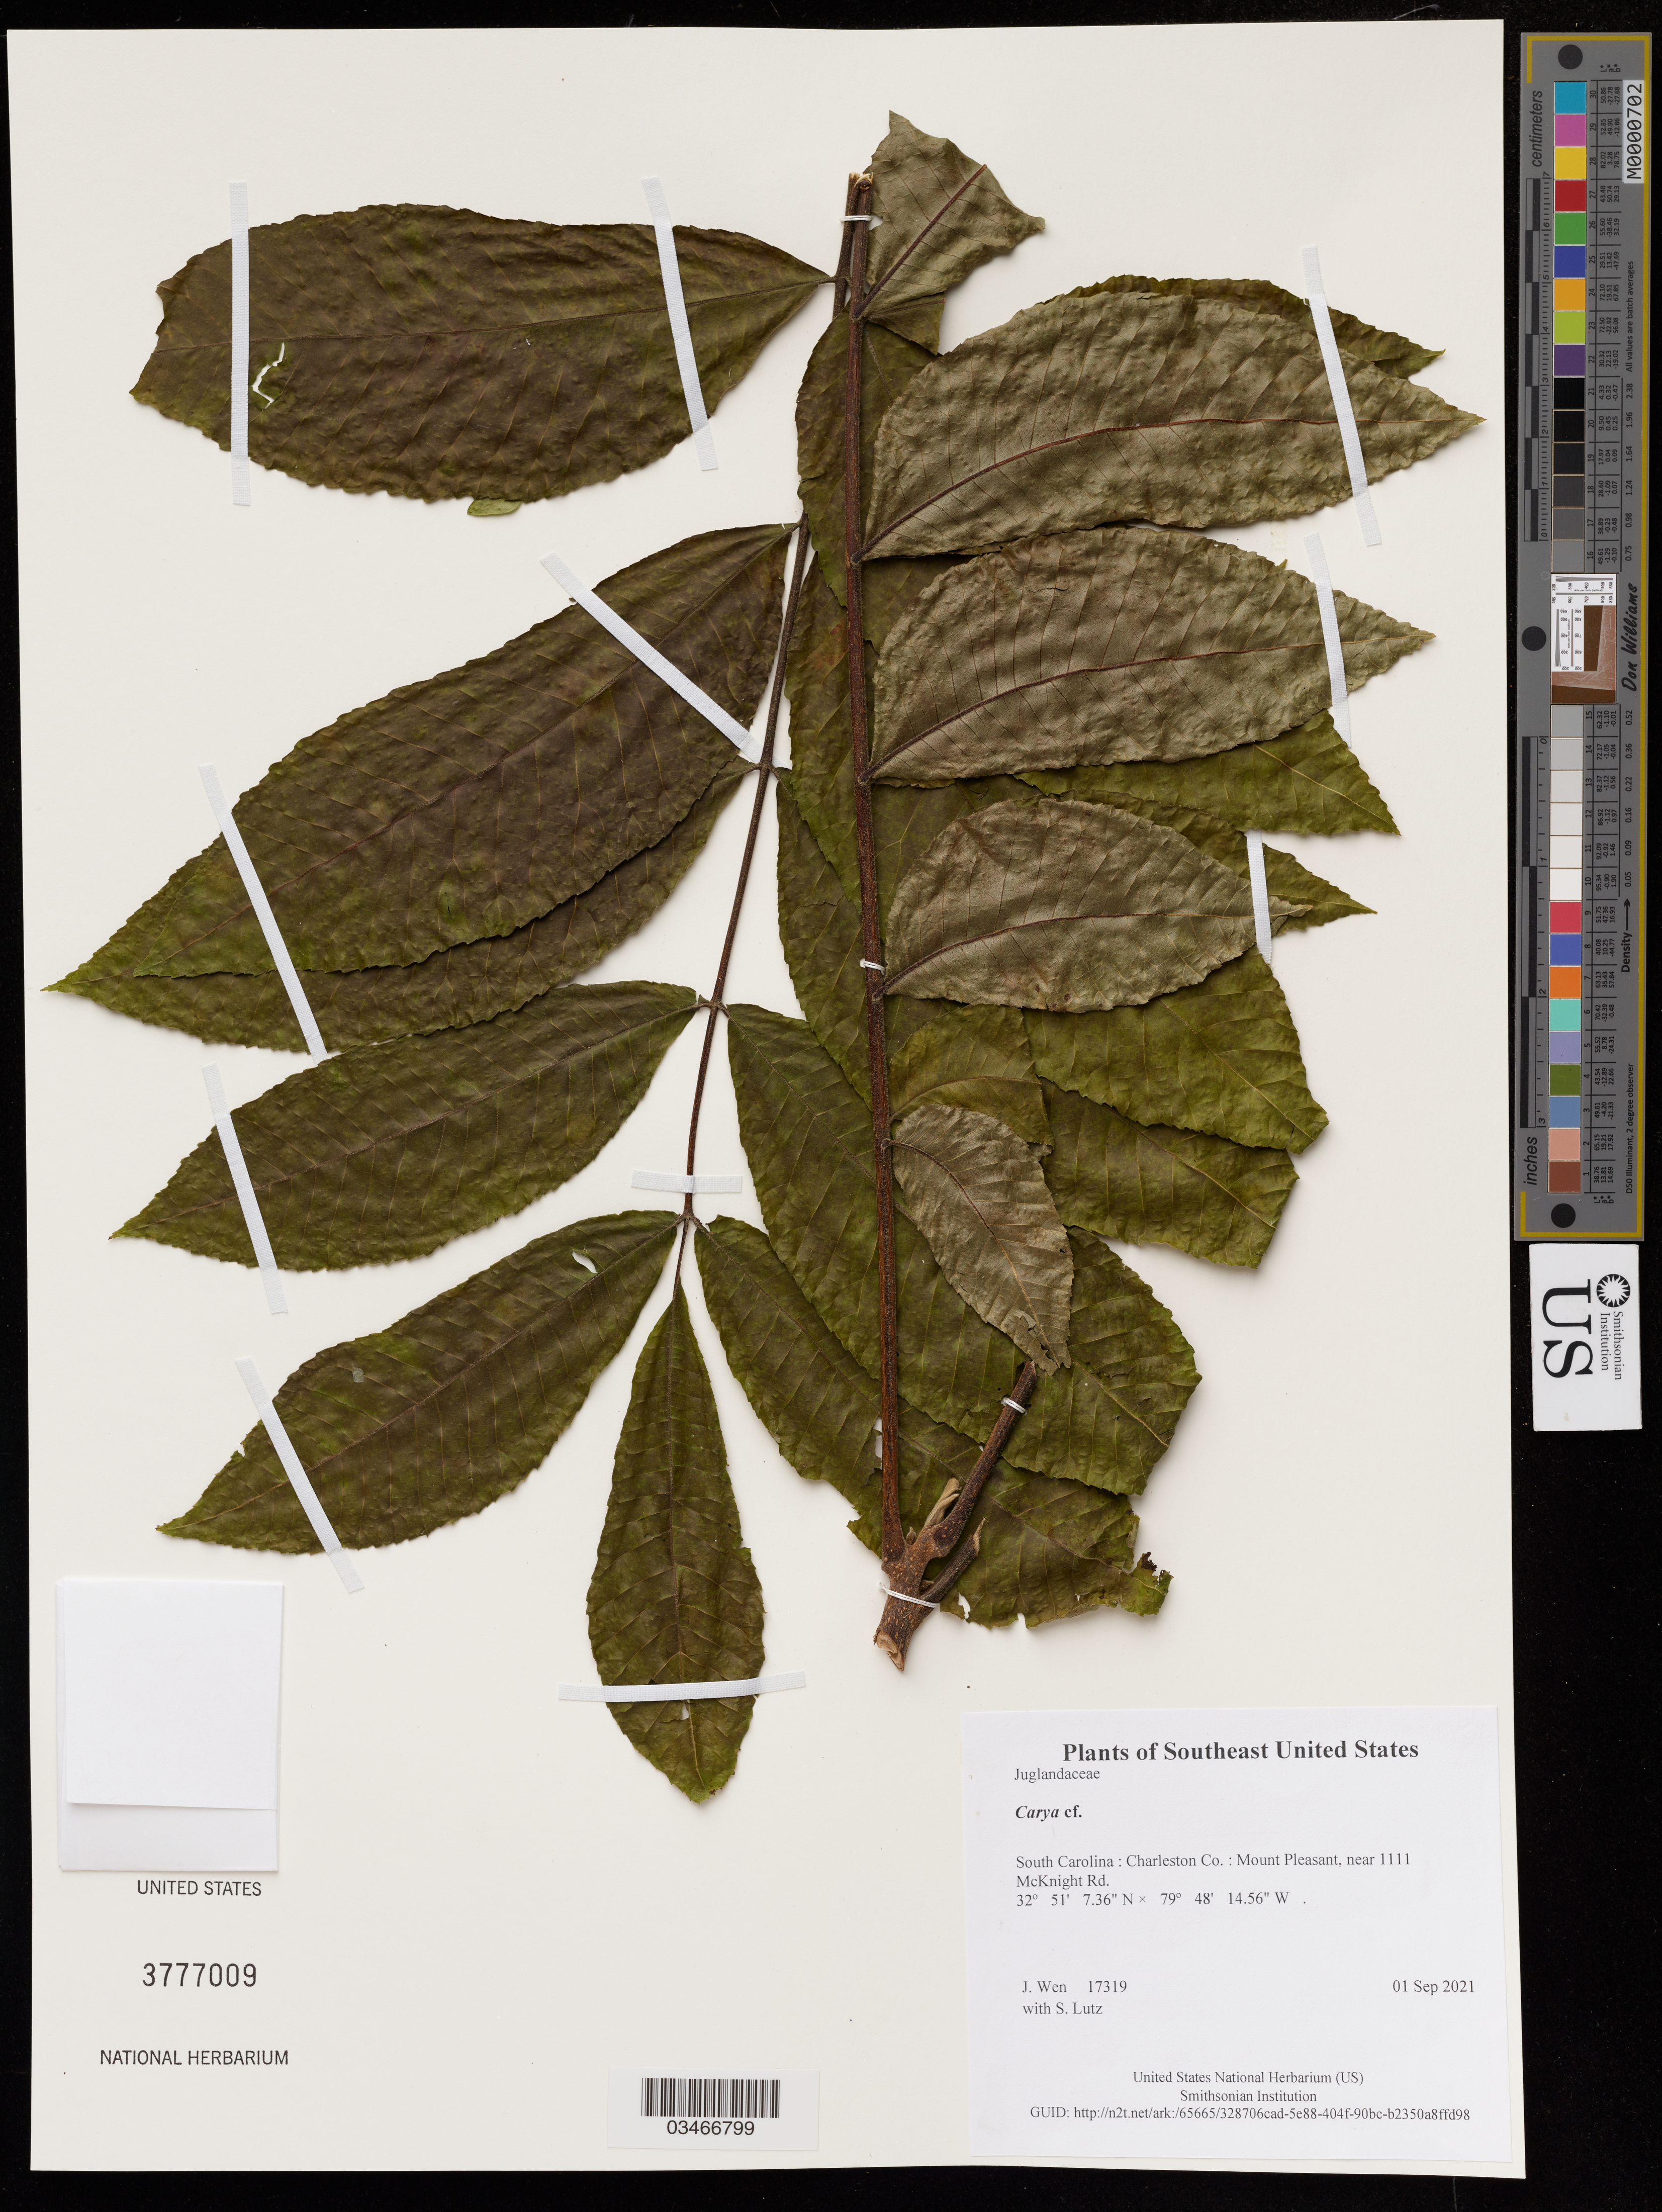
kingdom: Plantae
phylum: Tracheophyta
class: Magnoliopsida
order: Fagales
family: Juglandaceae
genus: Carya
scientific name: Carya sp.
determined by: Wen, Jun, (BOT), Smithsonian Institution - National Museum of Natural History (UNITED STATES)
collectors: J. Wen & S. Lutz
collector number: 17319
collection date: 2021-09-01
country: United States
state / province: South Carolina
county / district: Charleston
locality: Mount Pleasant, near 1111 McKnight Rd.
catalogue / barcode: US 3777009